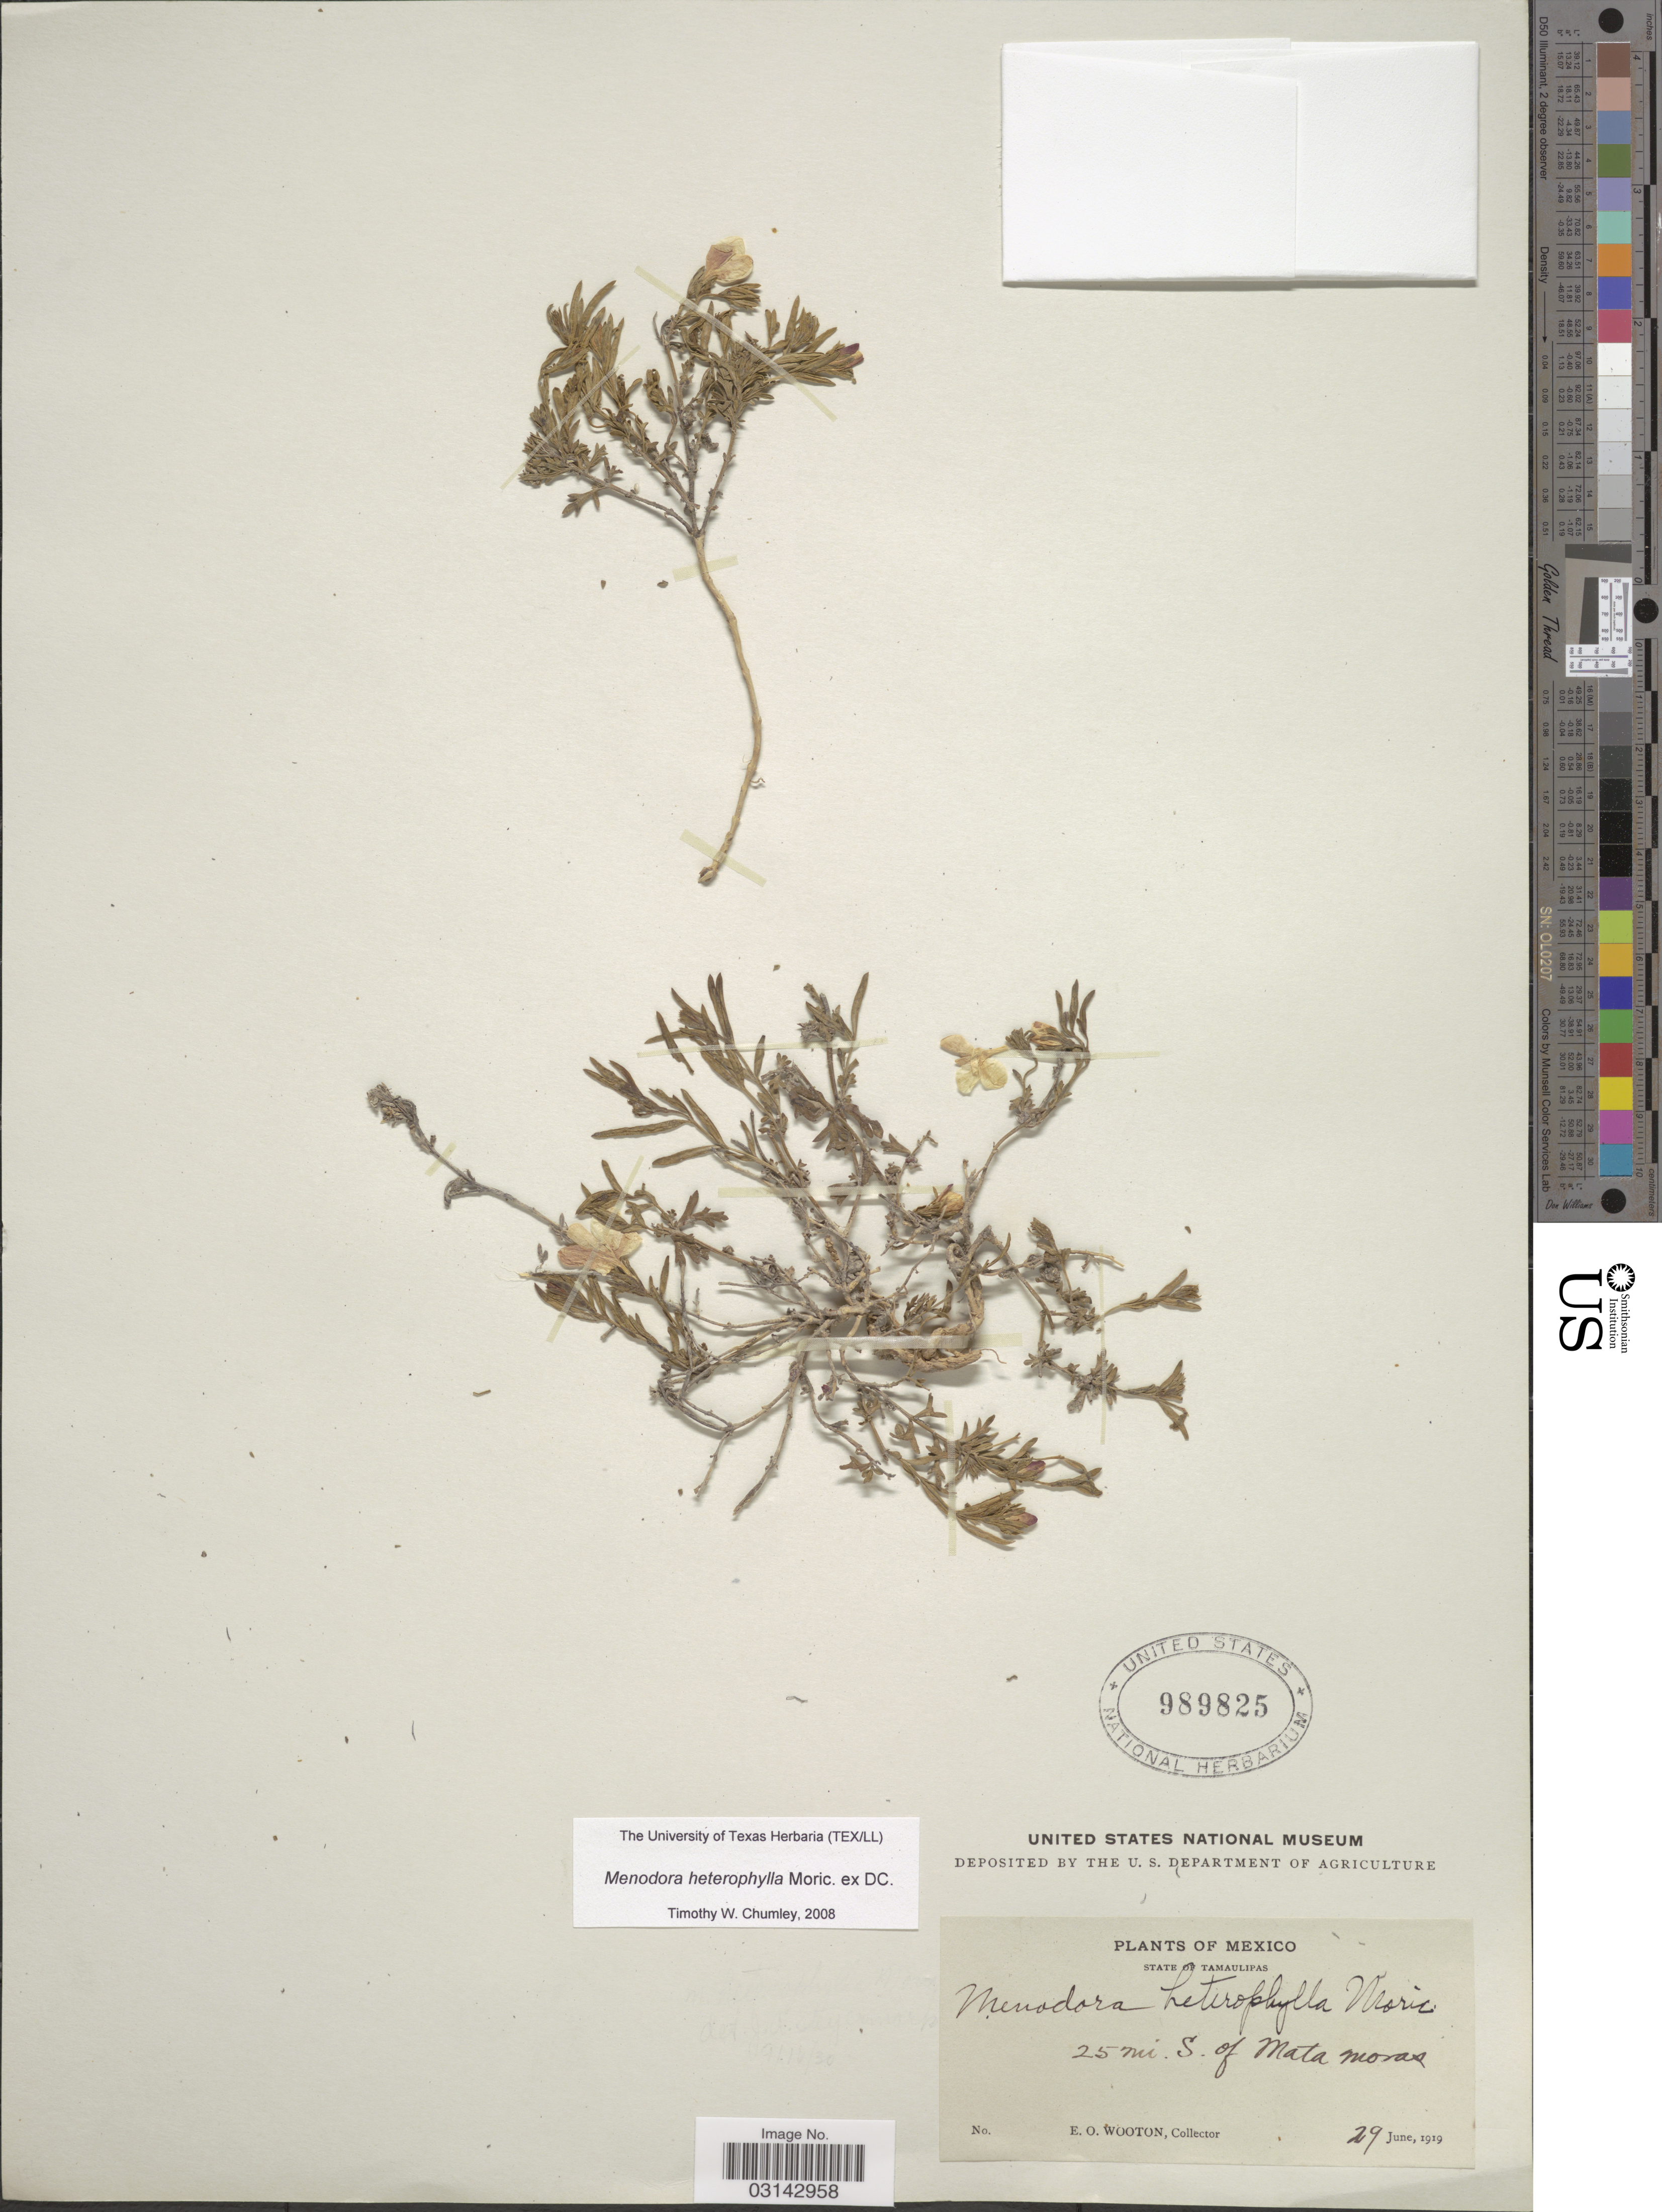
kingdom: Plantae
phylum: Tracheophyta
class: Magnoliopsida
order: Lamiales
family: Oleaceae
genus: Menodora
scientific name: Menodora heterophylla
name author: Moric. ex A. DC.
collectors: E. O. Wooton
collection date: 1919-06-29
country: Mexico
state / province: Tamaulipas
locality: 25 mi. S. of Mata moras.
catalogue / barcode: US 989825